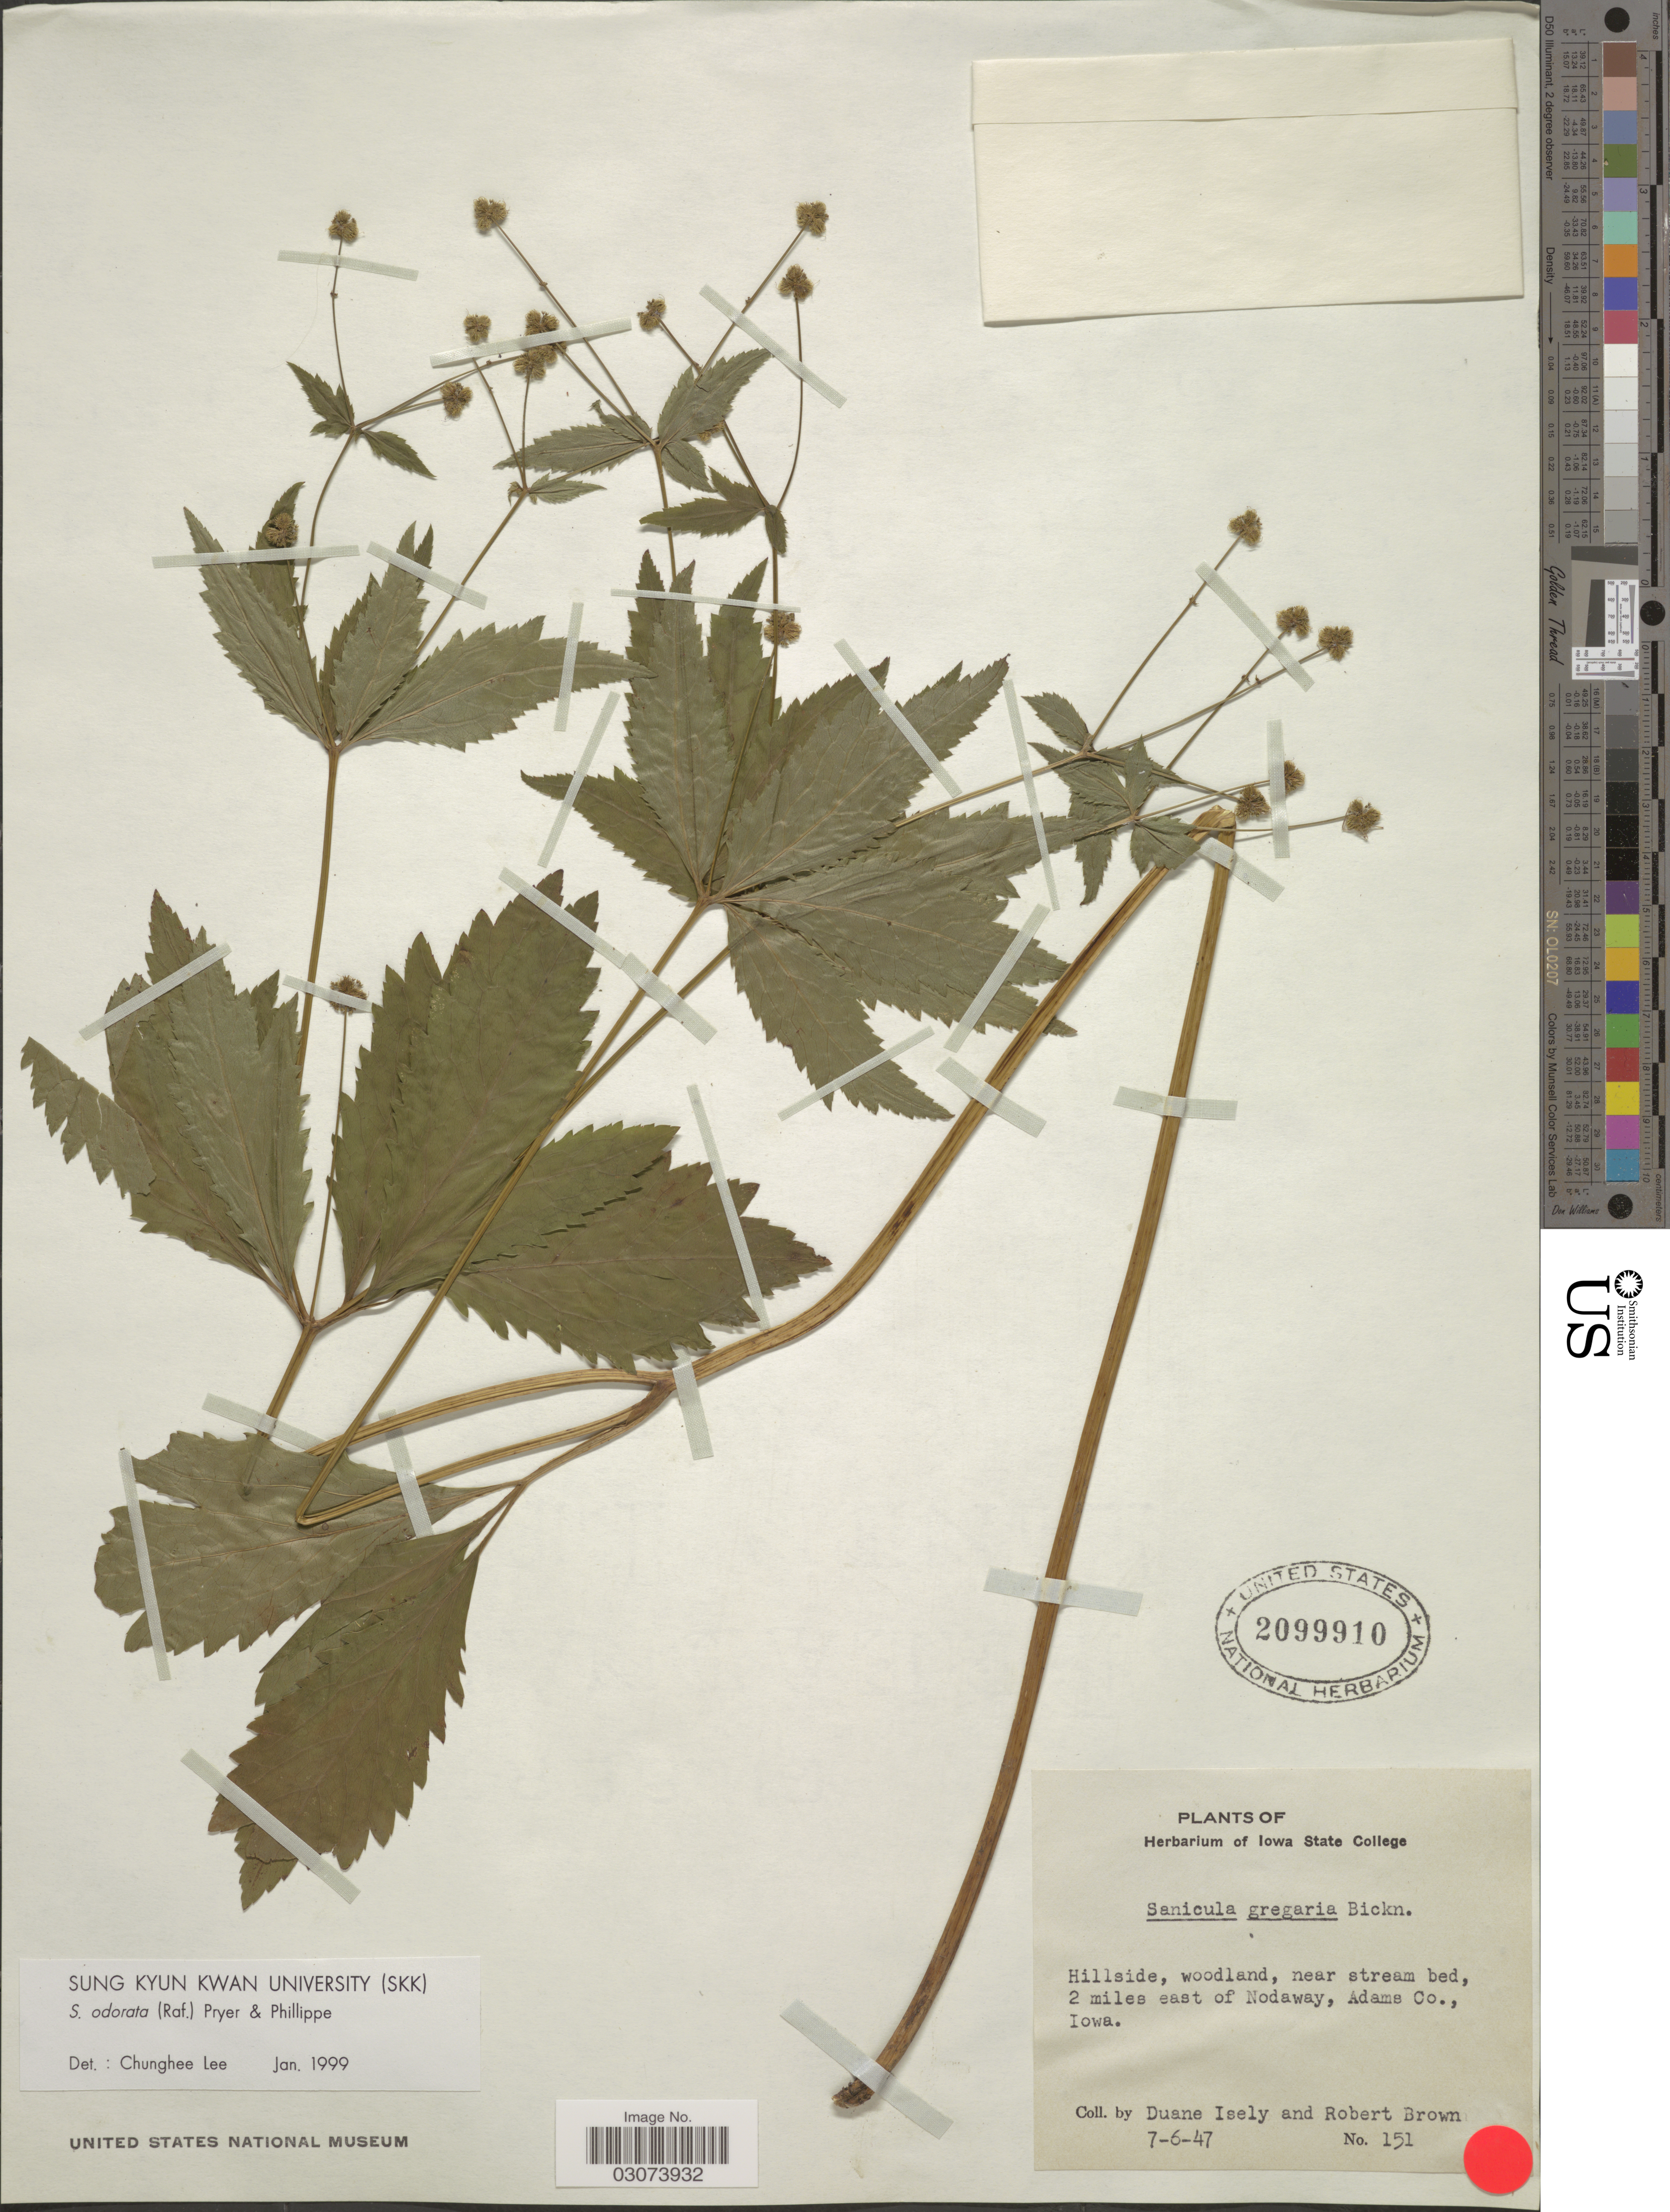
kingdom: Plantae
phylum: Tracheophyta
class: Magnoliopsida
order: Apiales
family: Apiaceae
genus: Sanicula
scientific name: Sanicula odorata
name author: (Raf.) Pryer & Phillippe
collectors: D. Isely & W. T. Aiton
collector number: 151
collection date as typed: Transcribed d/m/y: 6/7/47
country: United States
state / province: Iowa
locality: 2 miles east of Nodaway, Adams Co.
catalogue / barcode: US 2099910